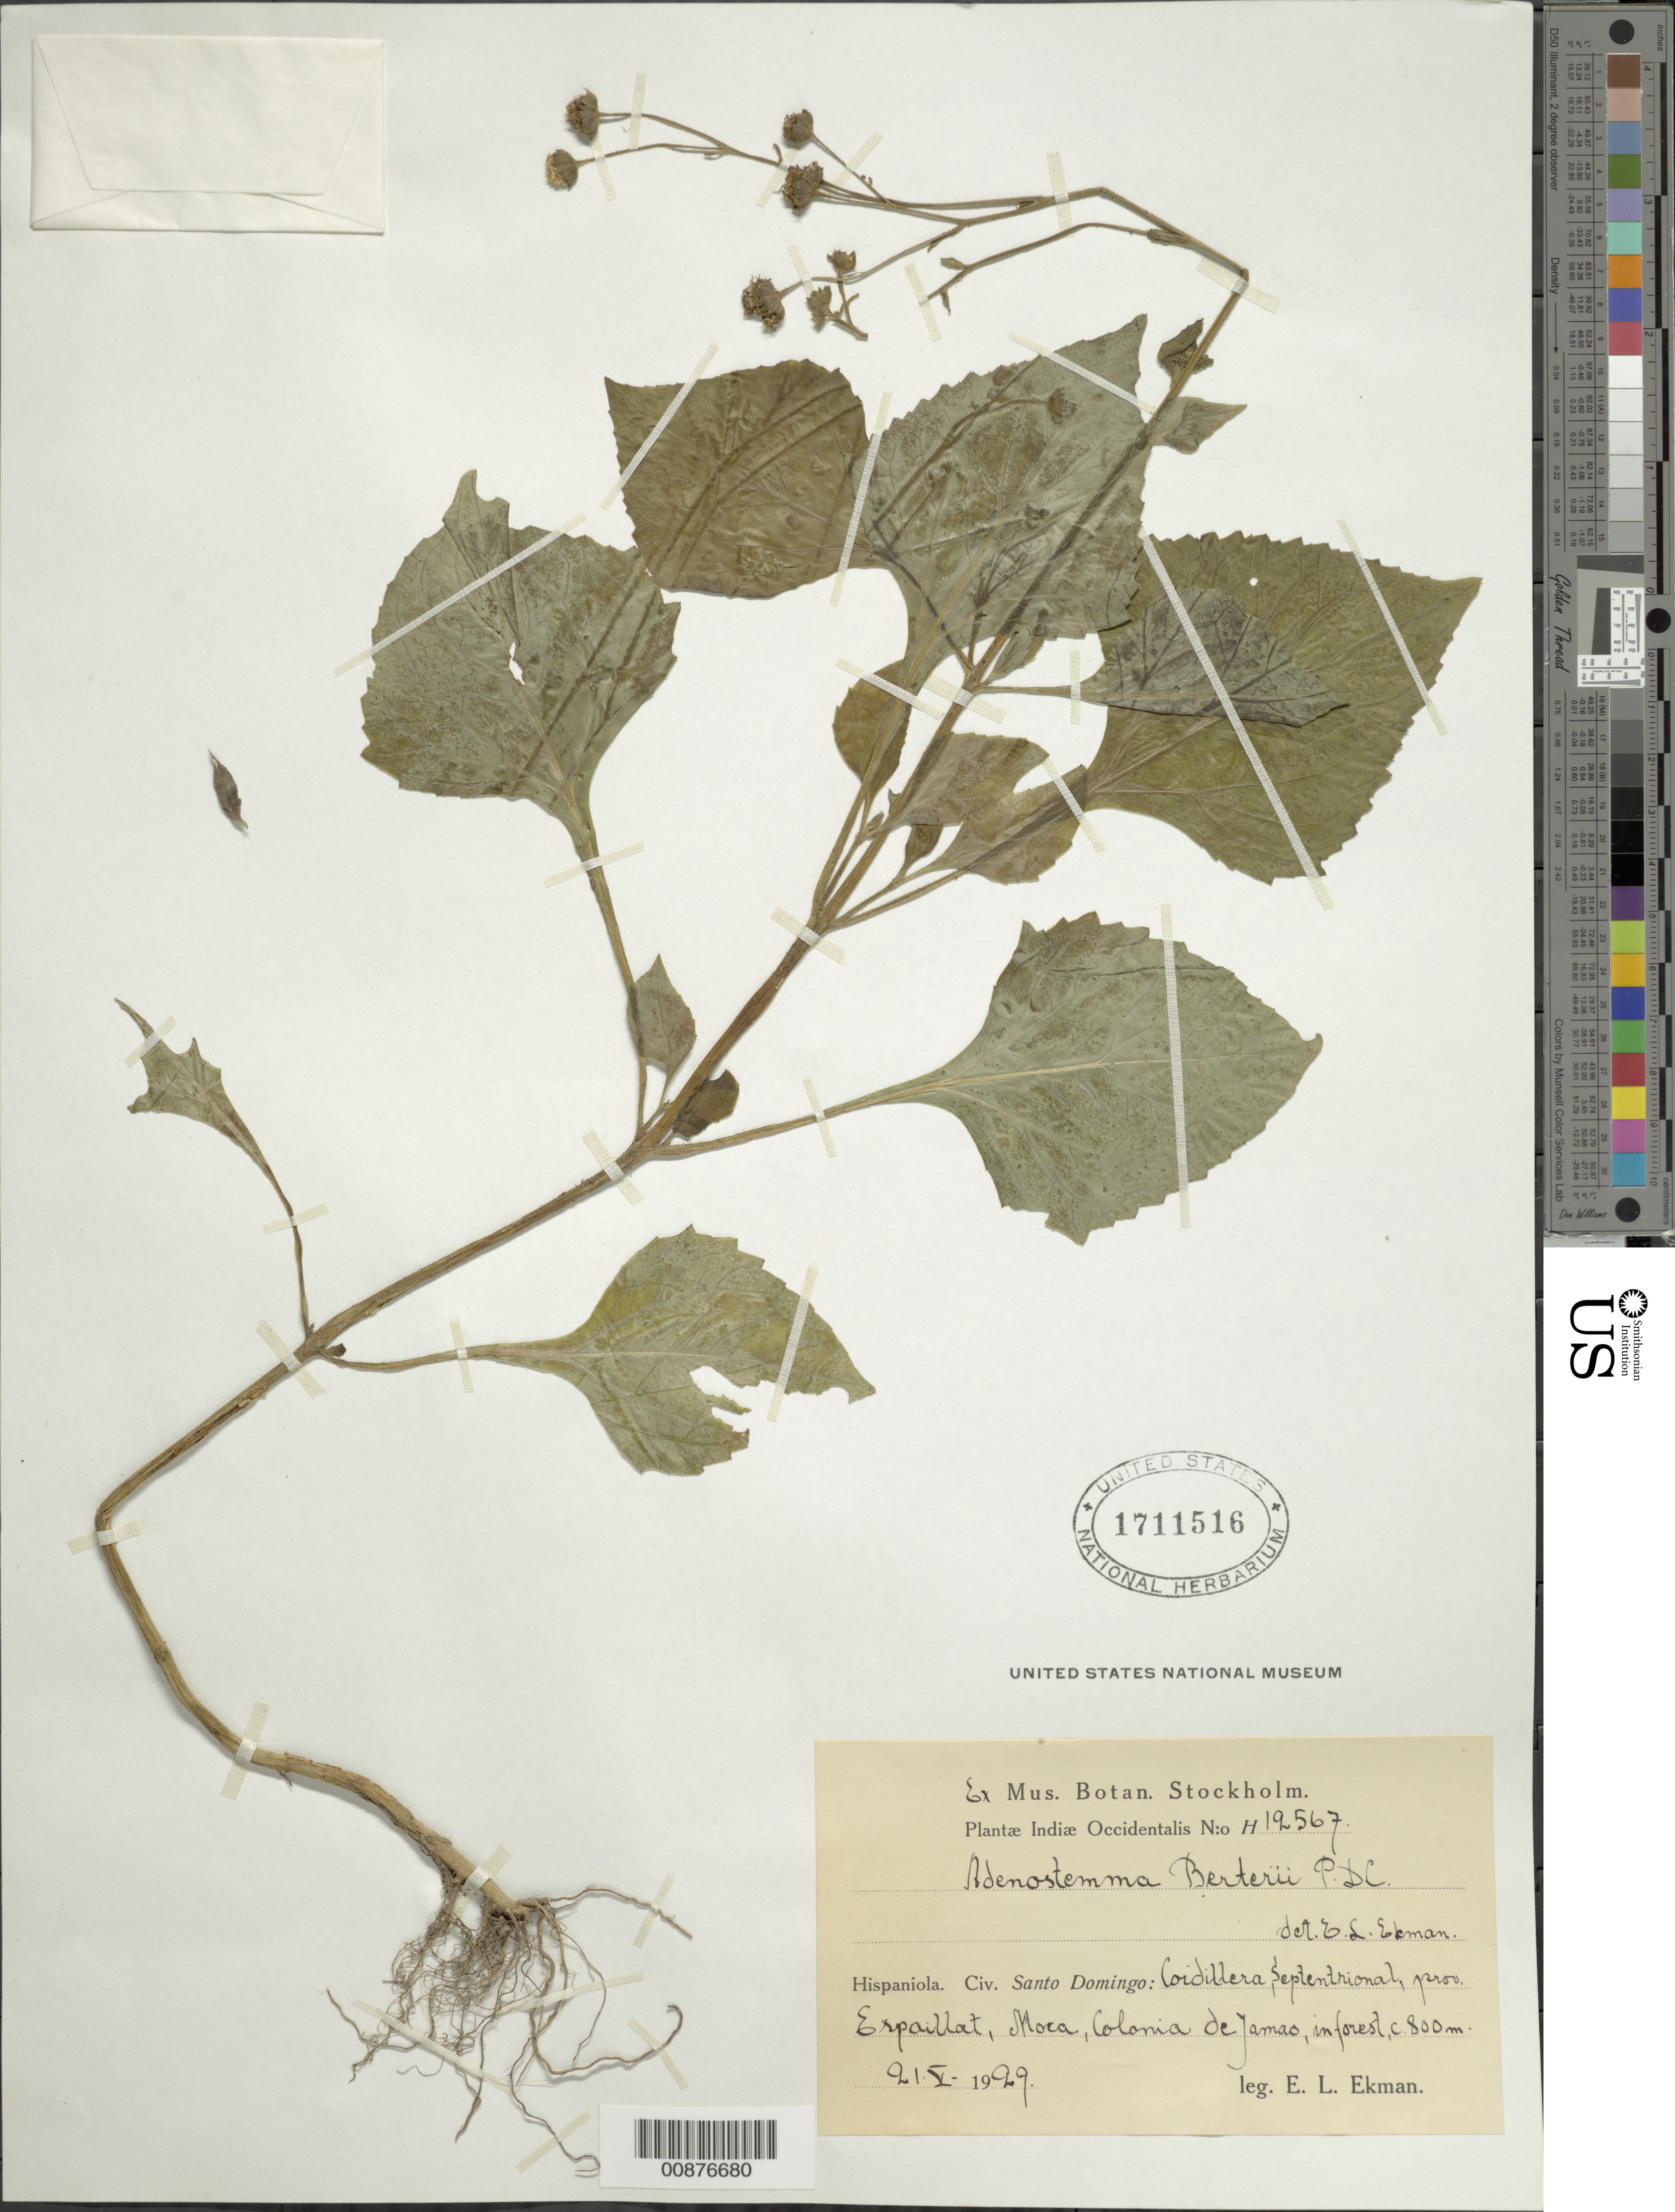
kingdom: Plantae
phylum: Tracheophyta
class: Magnoliopsida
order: Asterales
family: Asteraceae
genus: Adenostemma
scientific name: Adenostemma berteroi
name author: DC.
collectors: E. L. Ekman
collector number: H 19567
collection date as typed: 21 May 1929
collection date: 1929-05-21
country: Dominican Republic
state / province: Espaillat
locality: Cordillera Septentrional, Moca, Colonia de Jamao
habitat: In forest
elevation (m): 800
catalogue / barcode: US 1711516